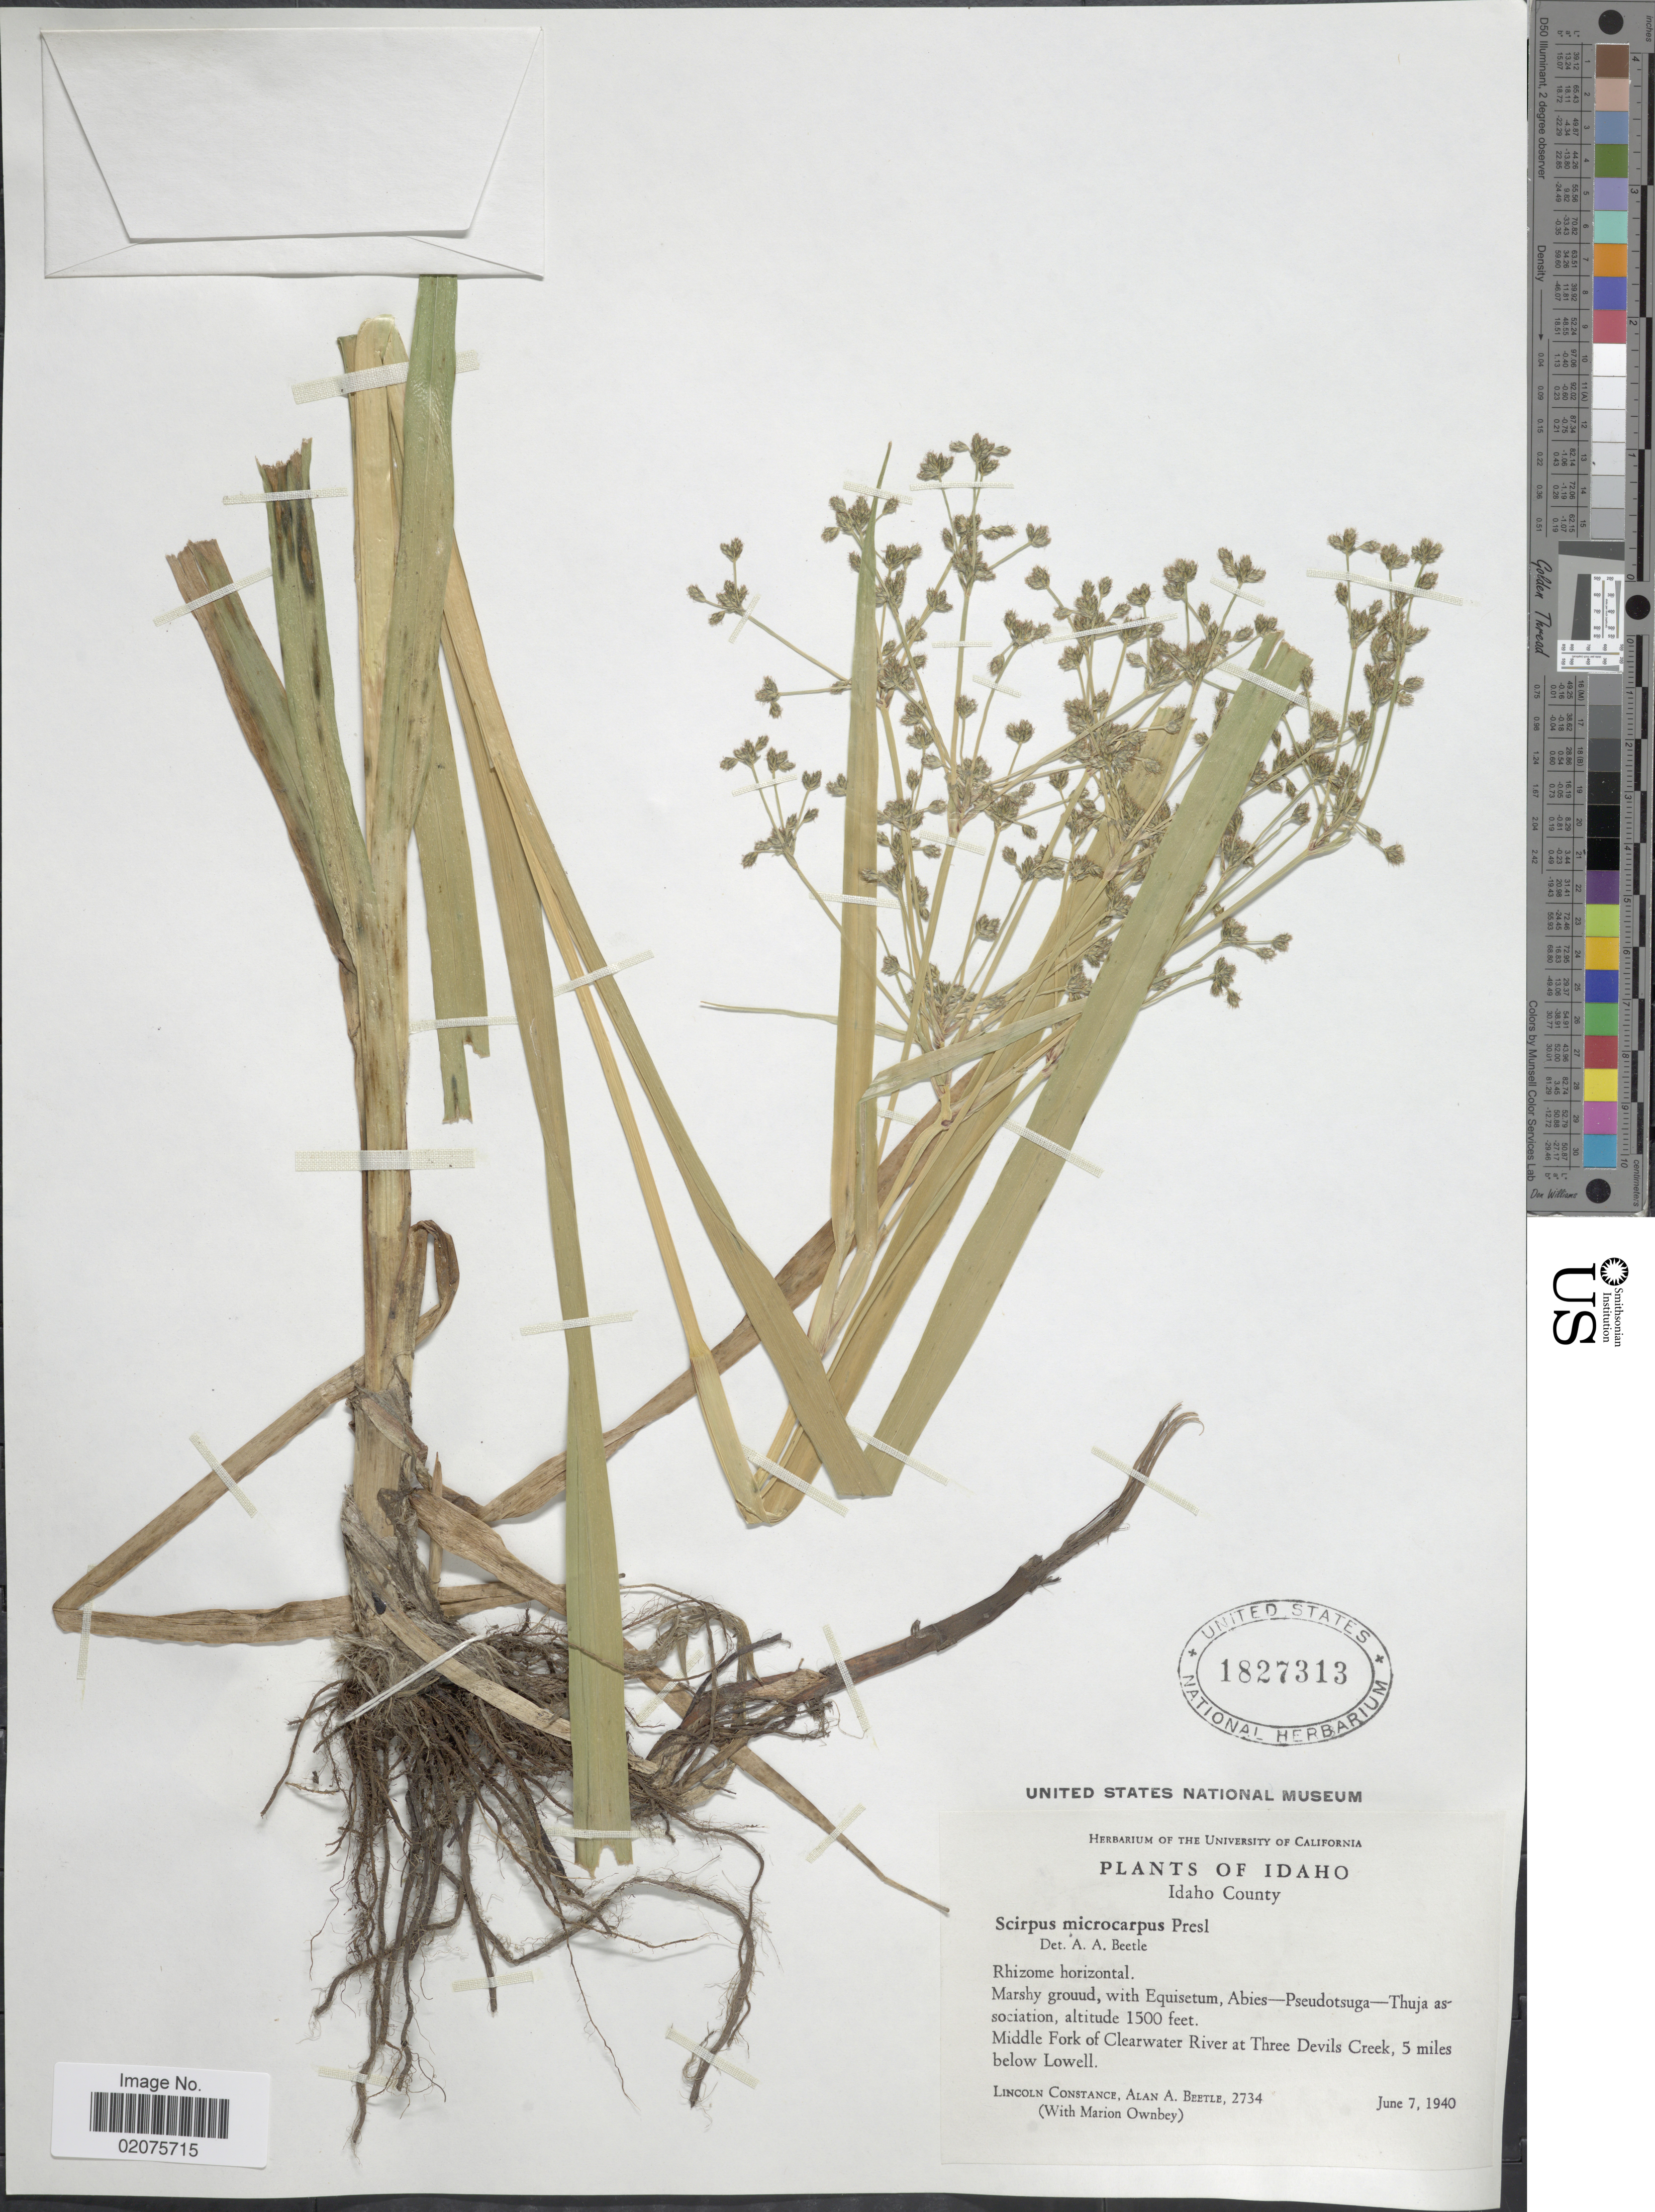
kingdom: Plantae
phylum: Tracheophyta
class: Liliopsida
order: Poales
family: Cyperaceae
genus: Scirpus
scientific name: Scirpus microcarpus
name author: J. Presl & C. Presl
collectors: L. Constance, A. A. Beetle & M. Ownbey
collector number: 2734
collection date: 1940-06-07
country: United States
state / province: Idaho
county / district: Idaho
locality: Middle Fork of Clearwater River at three Devils Creek, 5 miles below Lowell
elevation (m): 457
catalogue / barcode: US 1827313